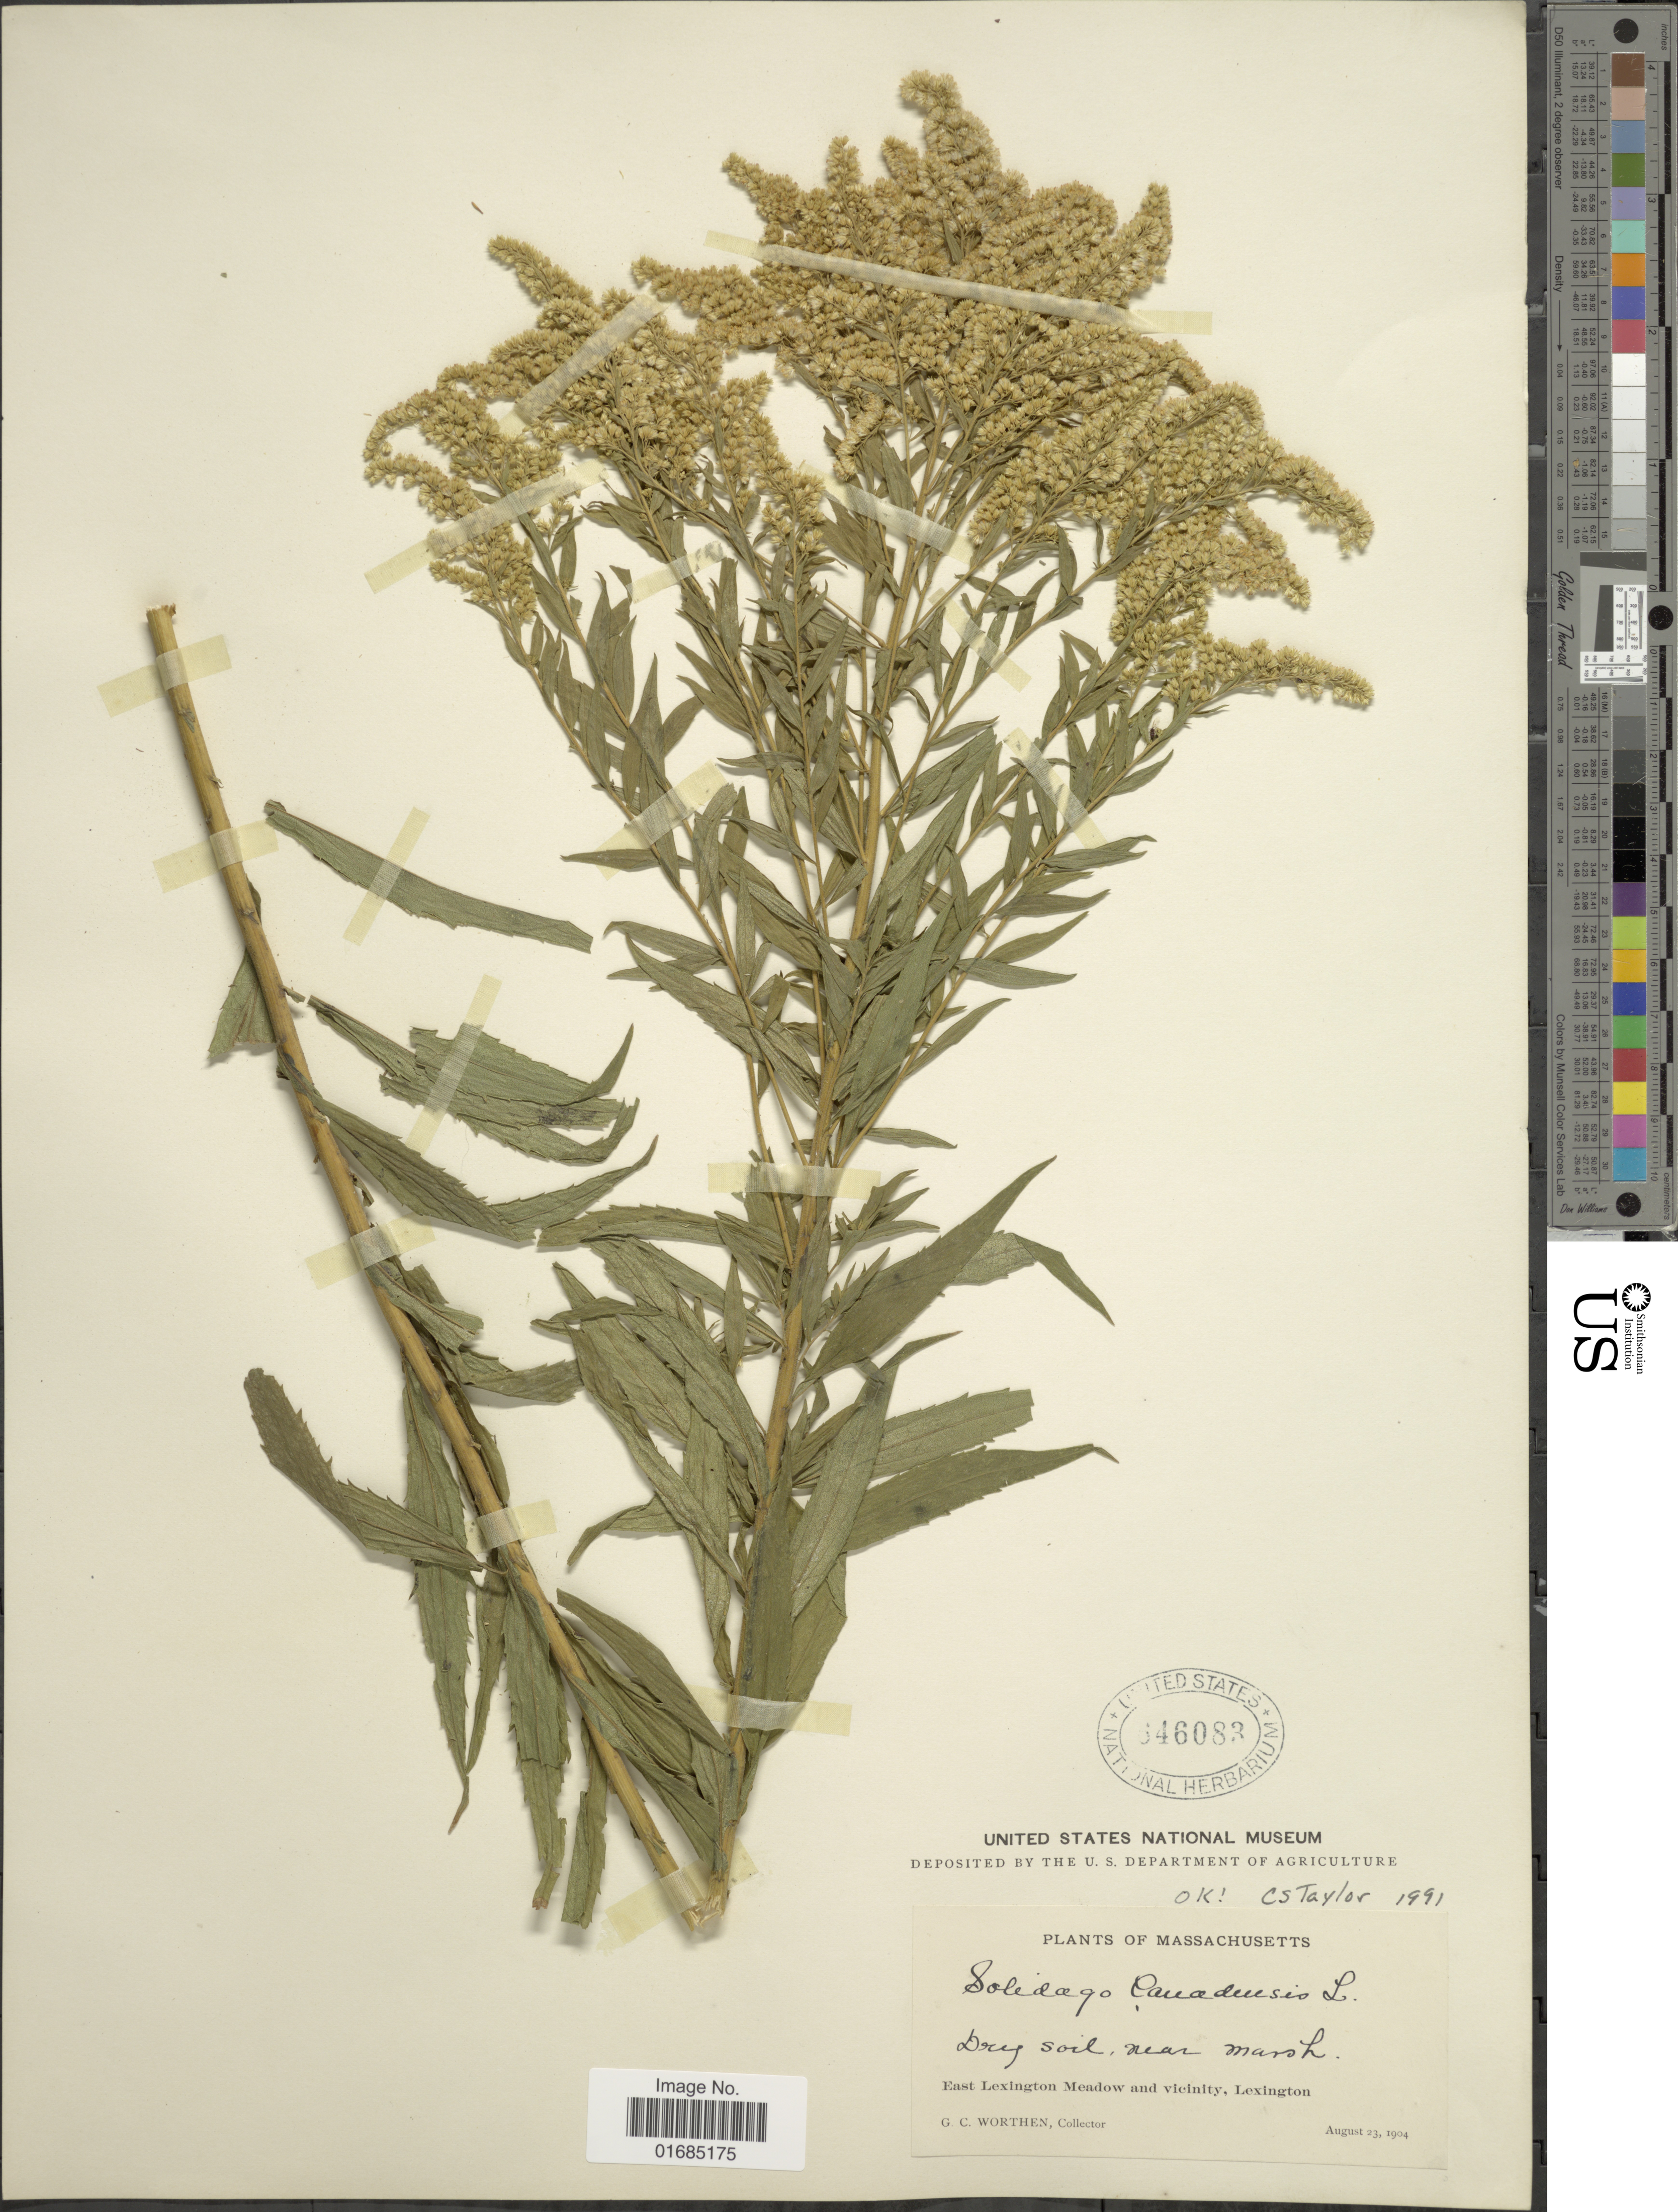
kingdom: Plantae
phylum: Tracheophyta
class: Magnoliopsida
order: Asterales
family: Asteraceae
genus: Solidago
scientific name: Solidago canadensis var. canadensis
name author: L.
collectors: G. Worthen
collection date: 1904-08-23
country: United States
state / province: Massachusetts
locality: Near Marsh, East Lexington Meadow and vicinity, Lexington.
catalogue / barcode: US 646083